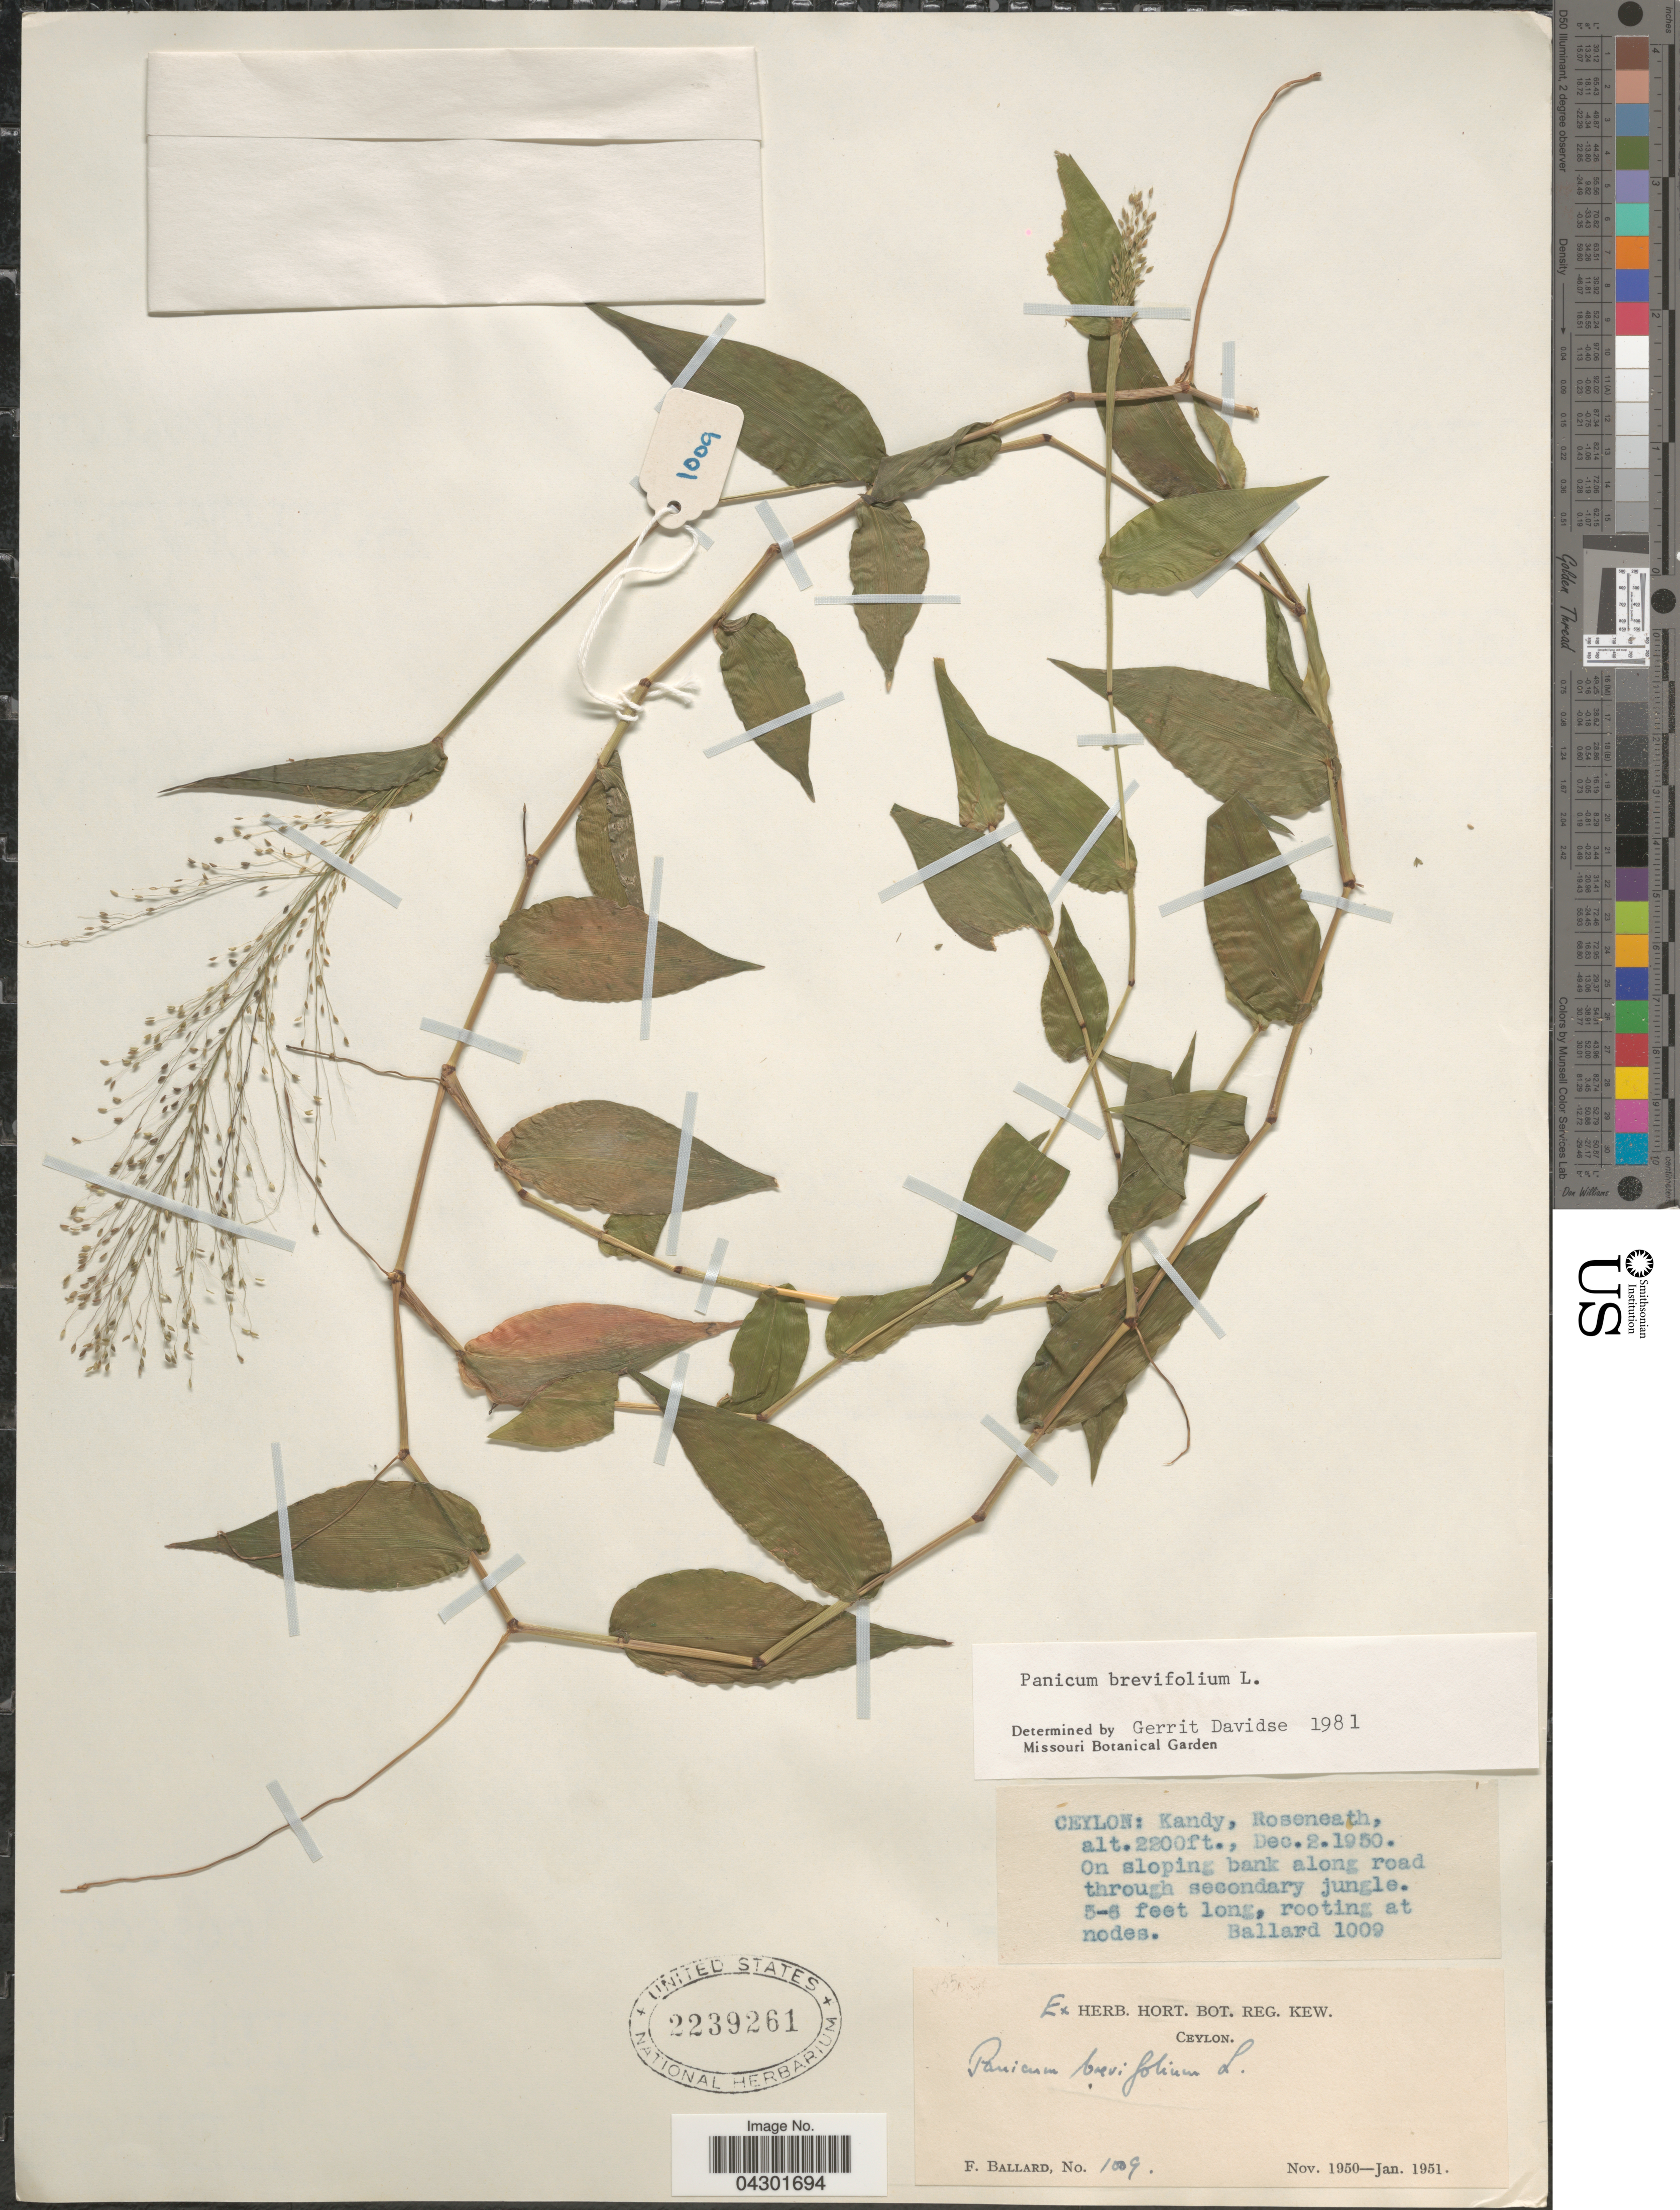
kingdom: Plantae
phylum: Tracheophyta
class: Liliopsida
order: Poales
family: Poaceae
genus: Panicum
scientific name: Panicum brevifolium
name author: L.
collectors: F. Ballard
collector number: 1009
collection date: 1950-11/1951-01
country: Sri Lanka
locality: Ceylon. Kandy, Roseneath. On sloping bank along road through secondary jungle.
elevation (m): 671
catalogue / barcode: US 2239261